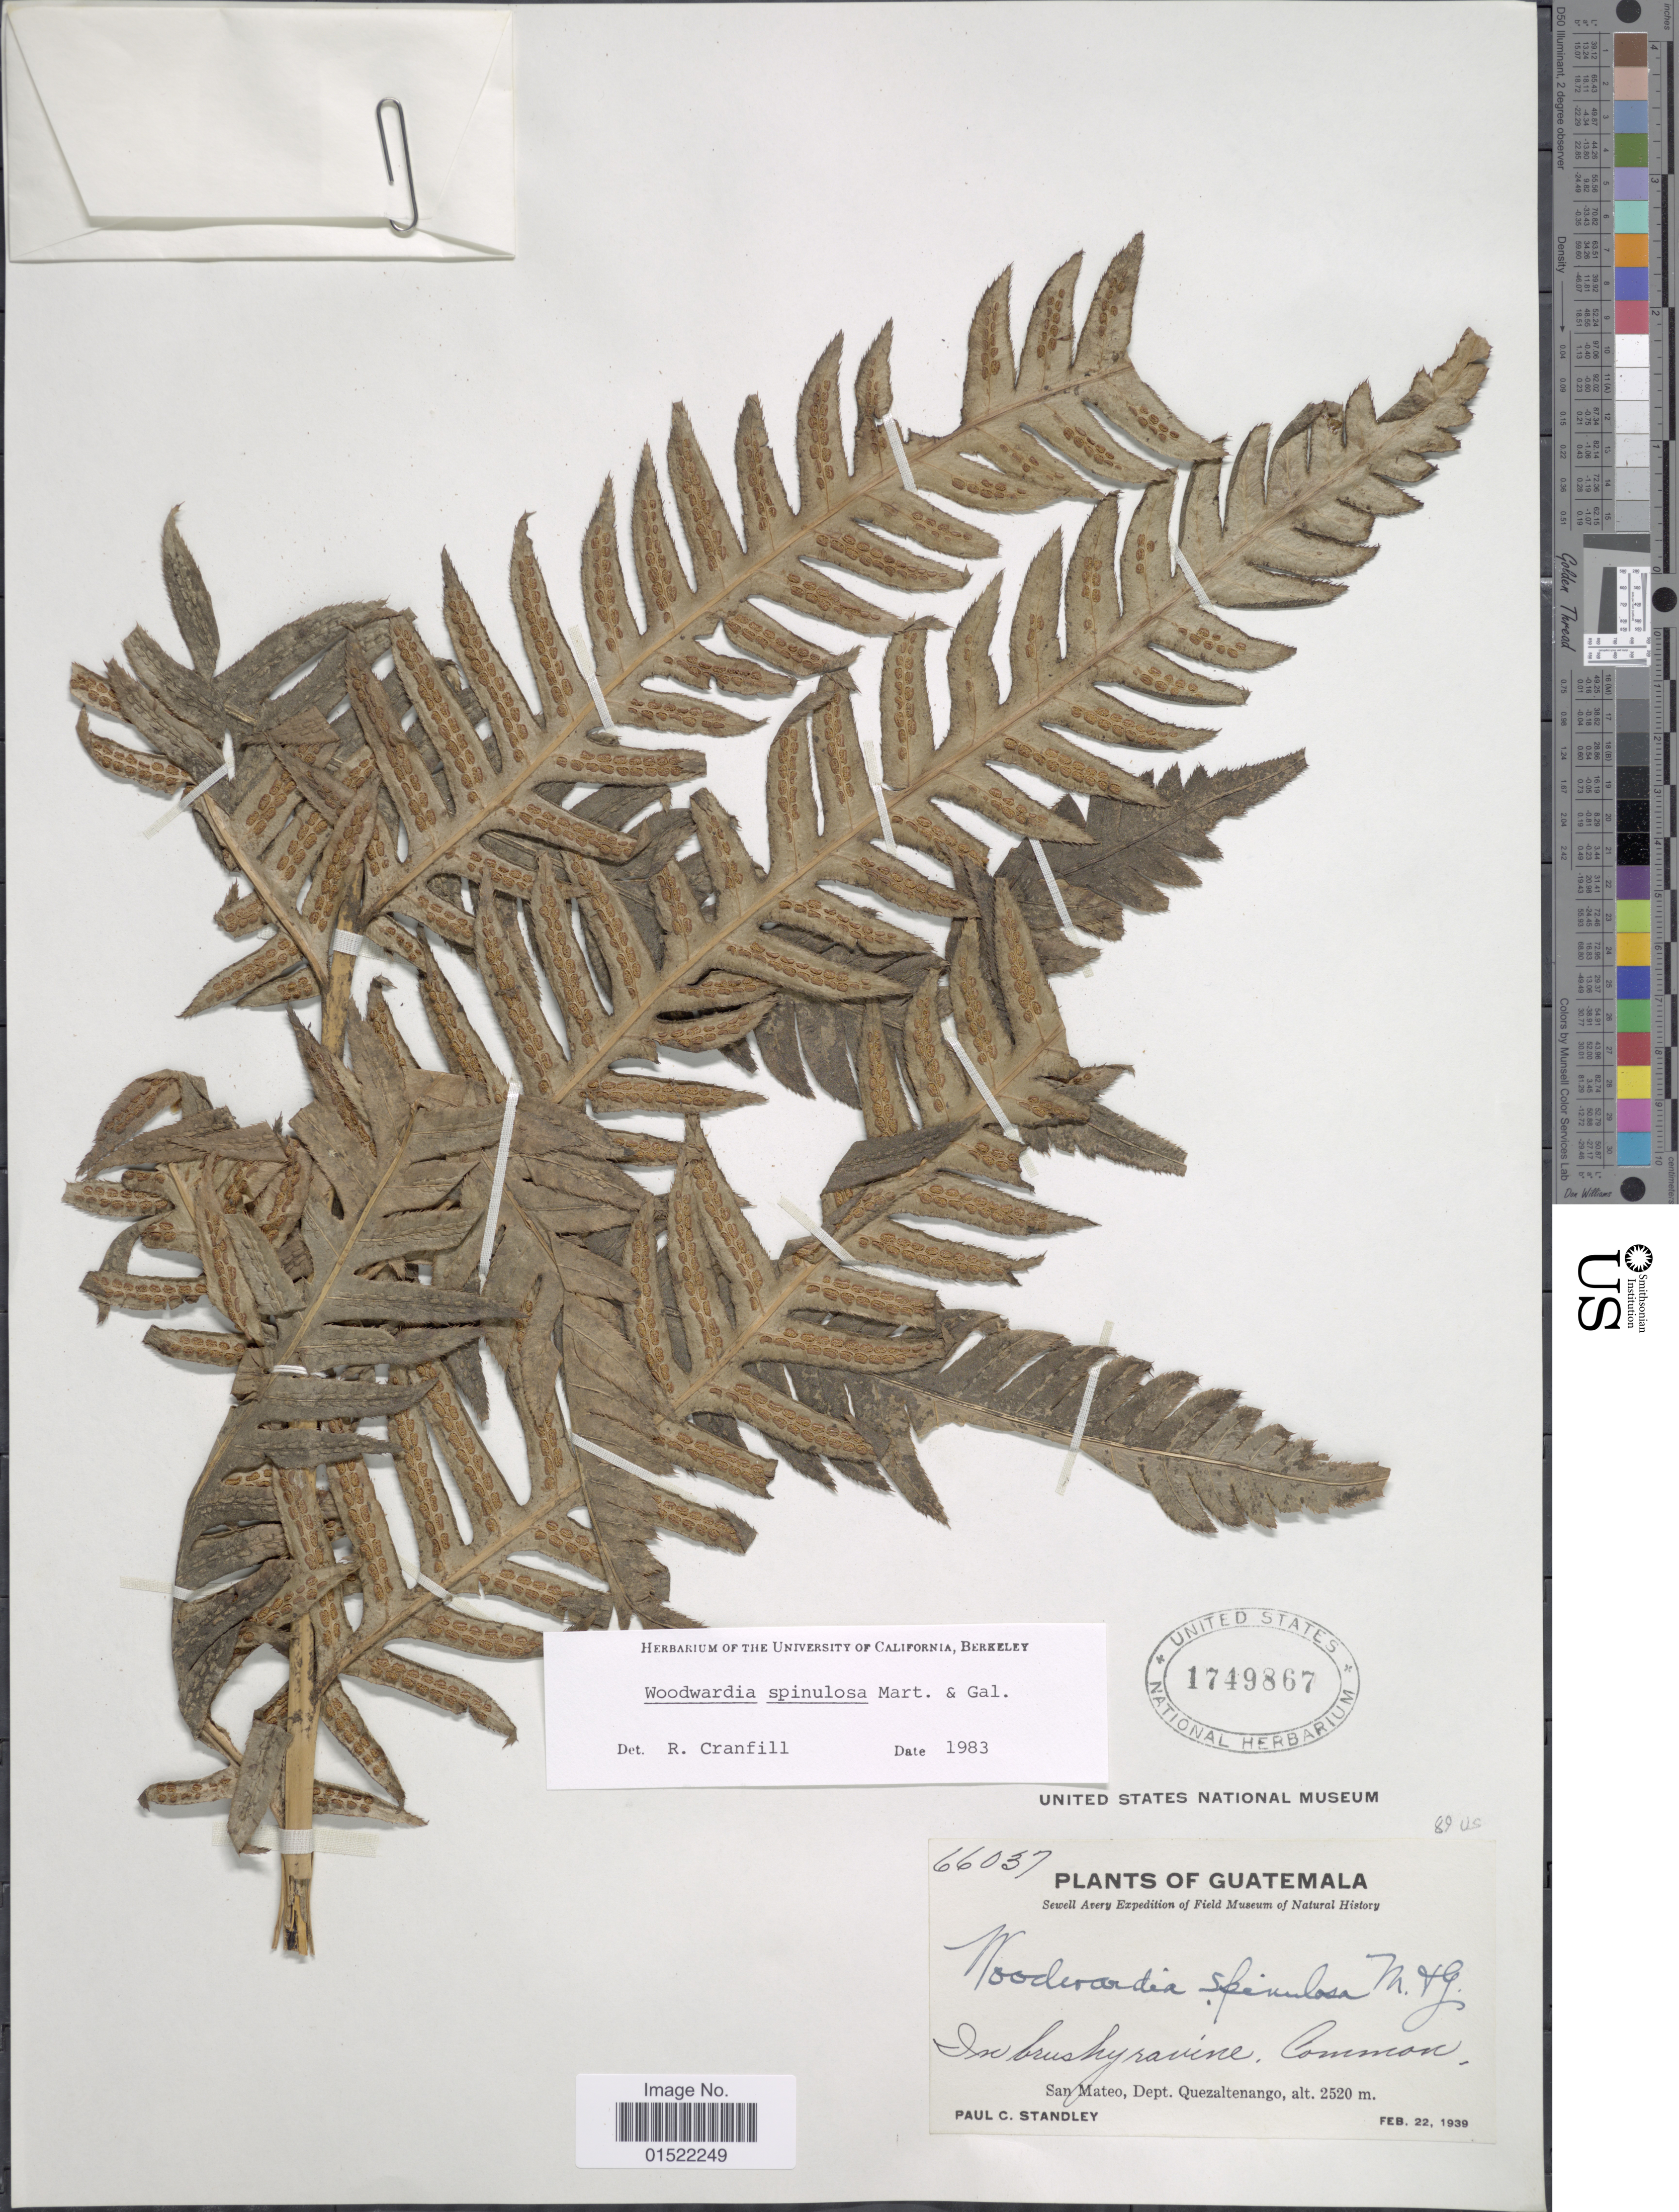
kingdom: Plantae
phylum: Tracheophyta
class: Polypodiopsida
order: Polypodiales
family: Blechnaceae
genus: Woodwardia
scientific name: Woodwardia spinulosa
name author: M. Martens & Galeotti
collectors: P. C. Standley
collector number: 66037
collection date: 1939-02-22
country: Guatemala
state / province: Quetzaltenango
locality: San Mateo, Dept. Quezaltenango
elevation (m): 2520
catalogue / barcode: US 1749867